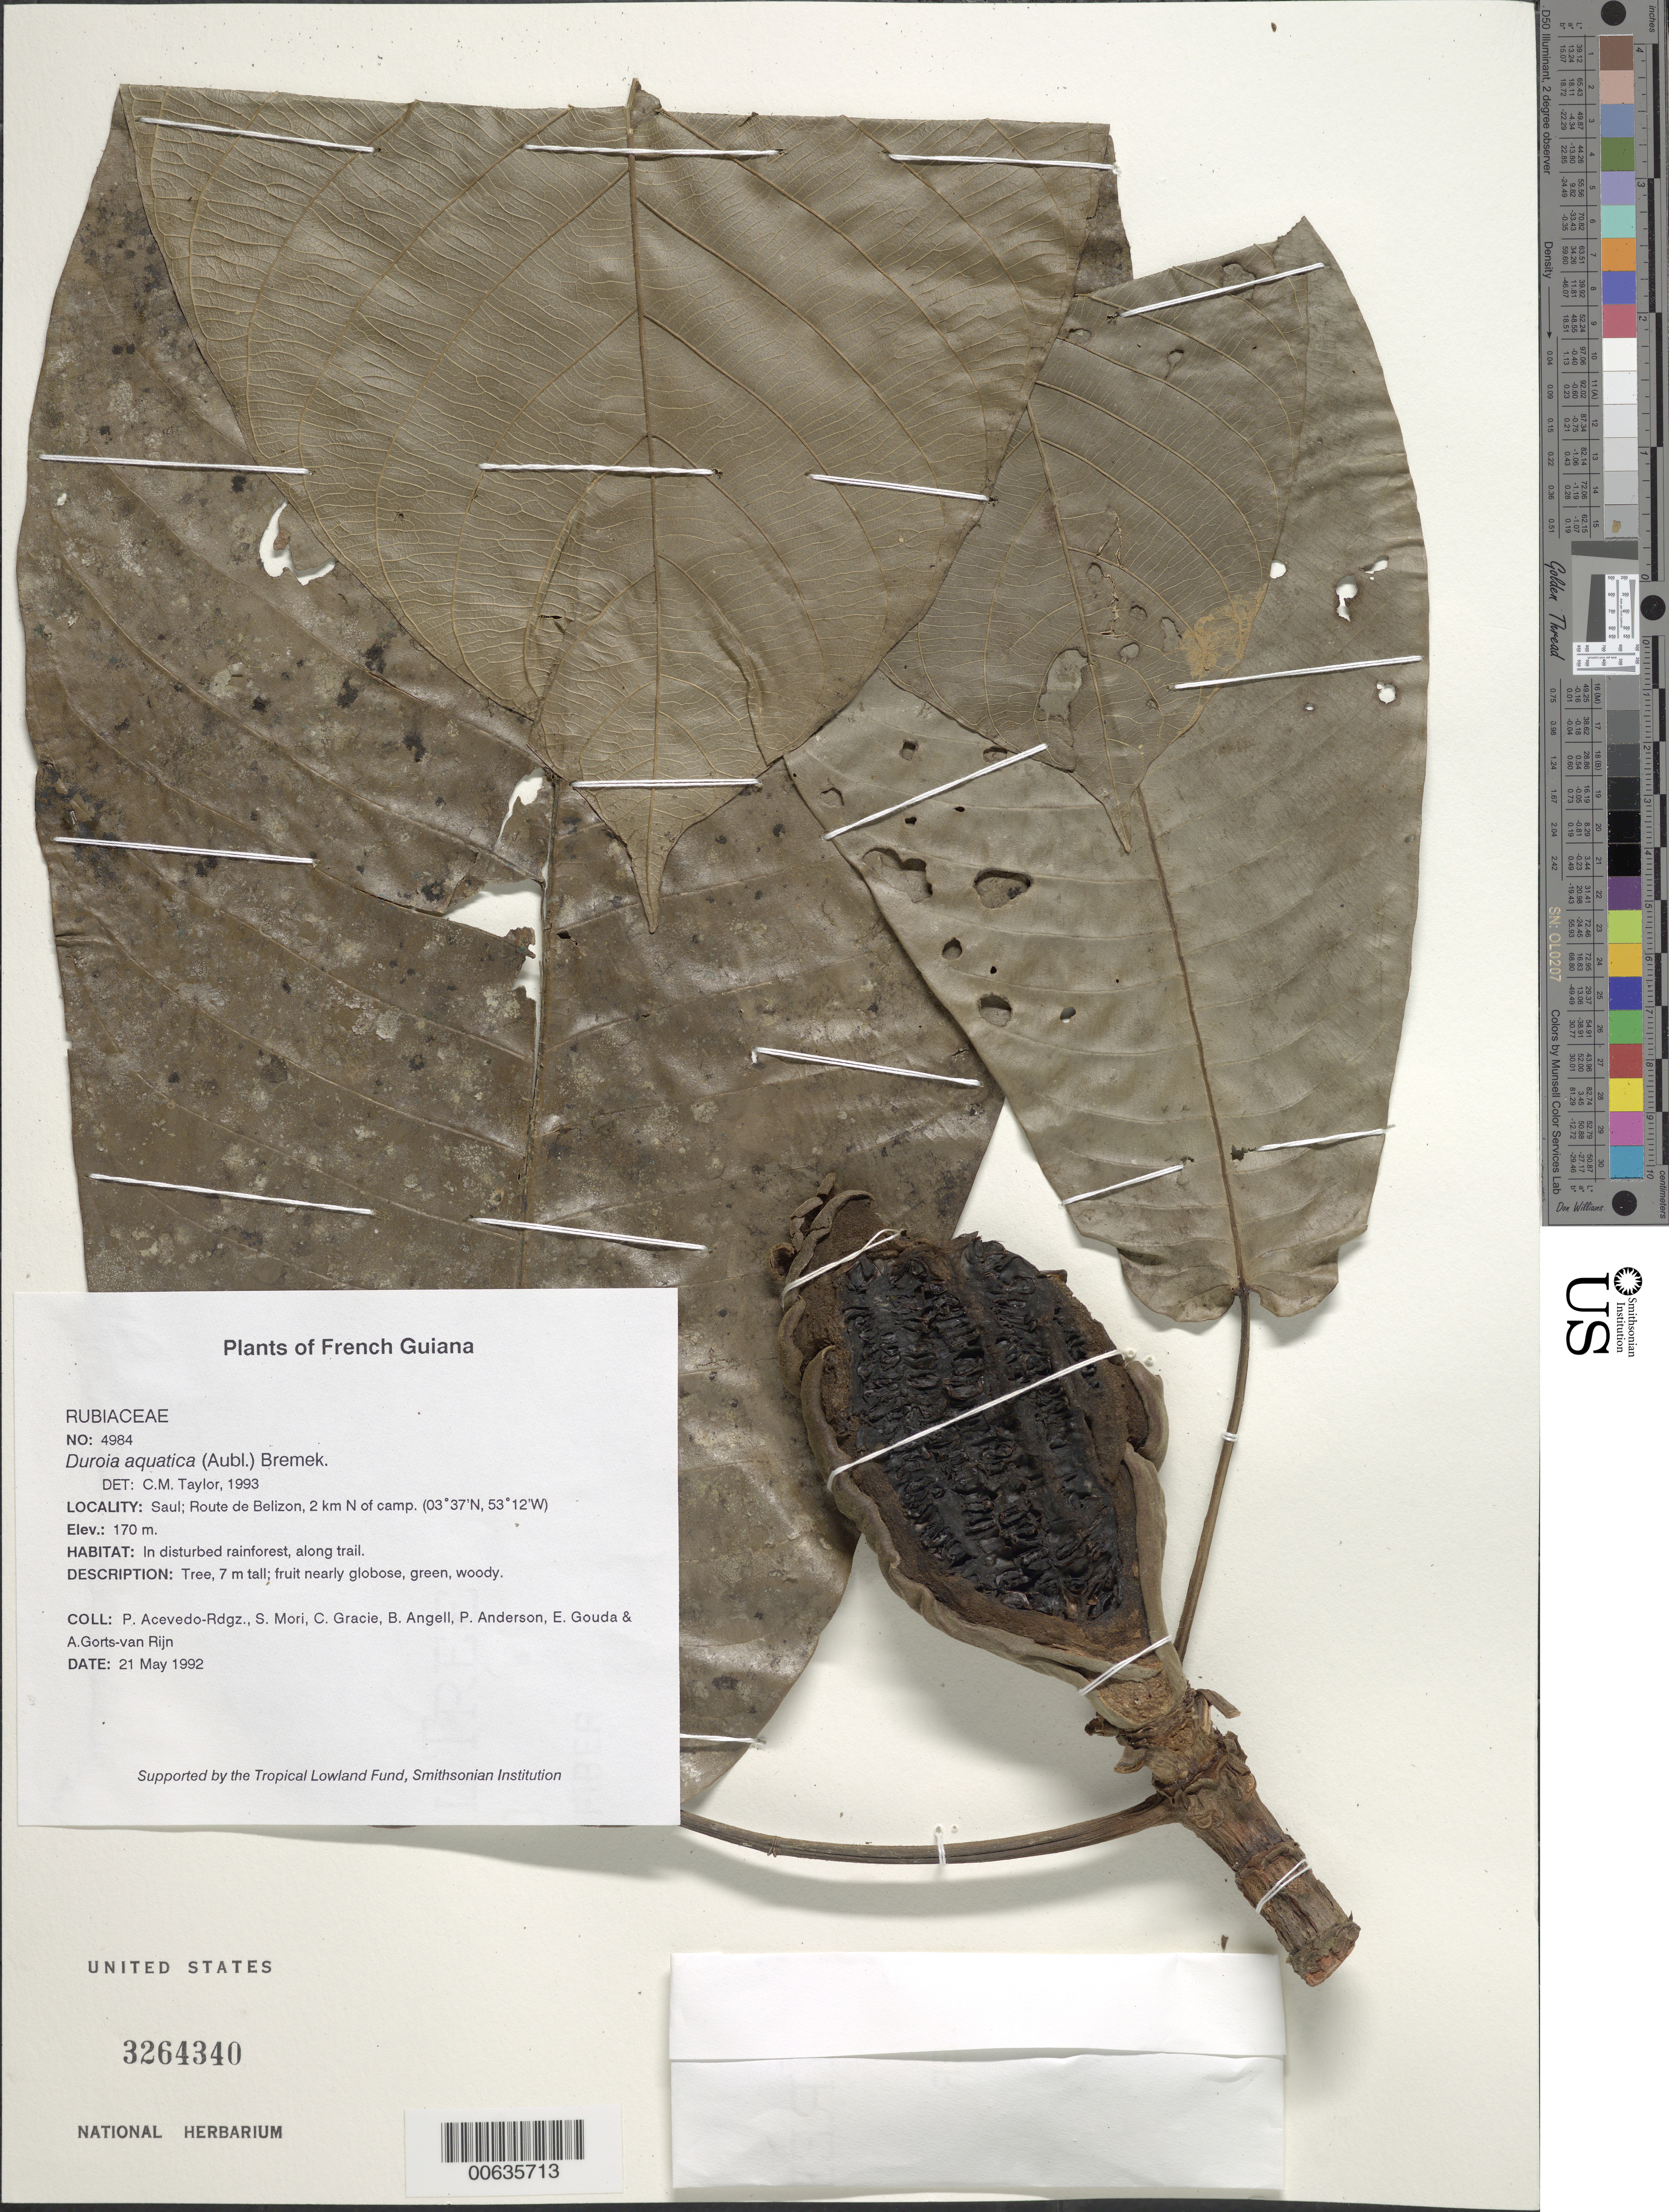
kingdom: Plantae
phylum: Tracheophyta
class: Magnoliopsida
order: Gentianales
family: Rubiaceae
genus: Duroia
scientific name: Duroia aquatica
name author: (Aubl.) Bremek.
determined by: Taylor, Charlotte M.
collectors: P. Acevedo-Rodr., S. Mori, C. A. Gracie, Bobbi Angell, P. Anderson, E. J. Gouda & A. .R. A. Görts-van Rijn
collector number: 4984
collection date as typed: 21 May 1992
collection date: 1992-05-21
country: French Guiana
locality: Saul; Route de Belizon, 2 km N of camp.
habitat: In disturbed rainforest, along trail.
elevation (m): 170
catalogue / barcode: US 3264340